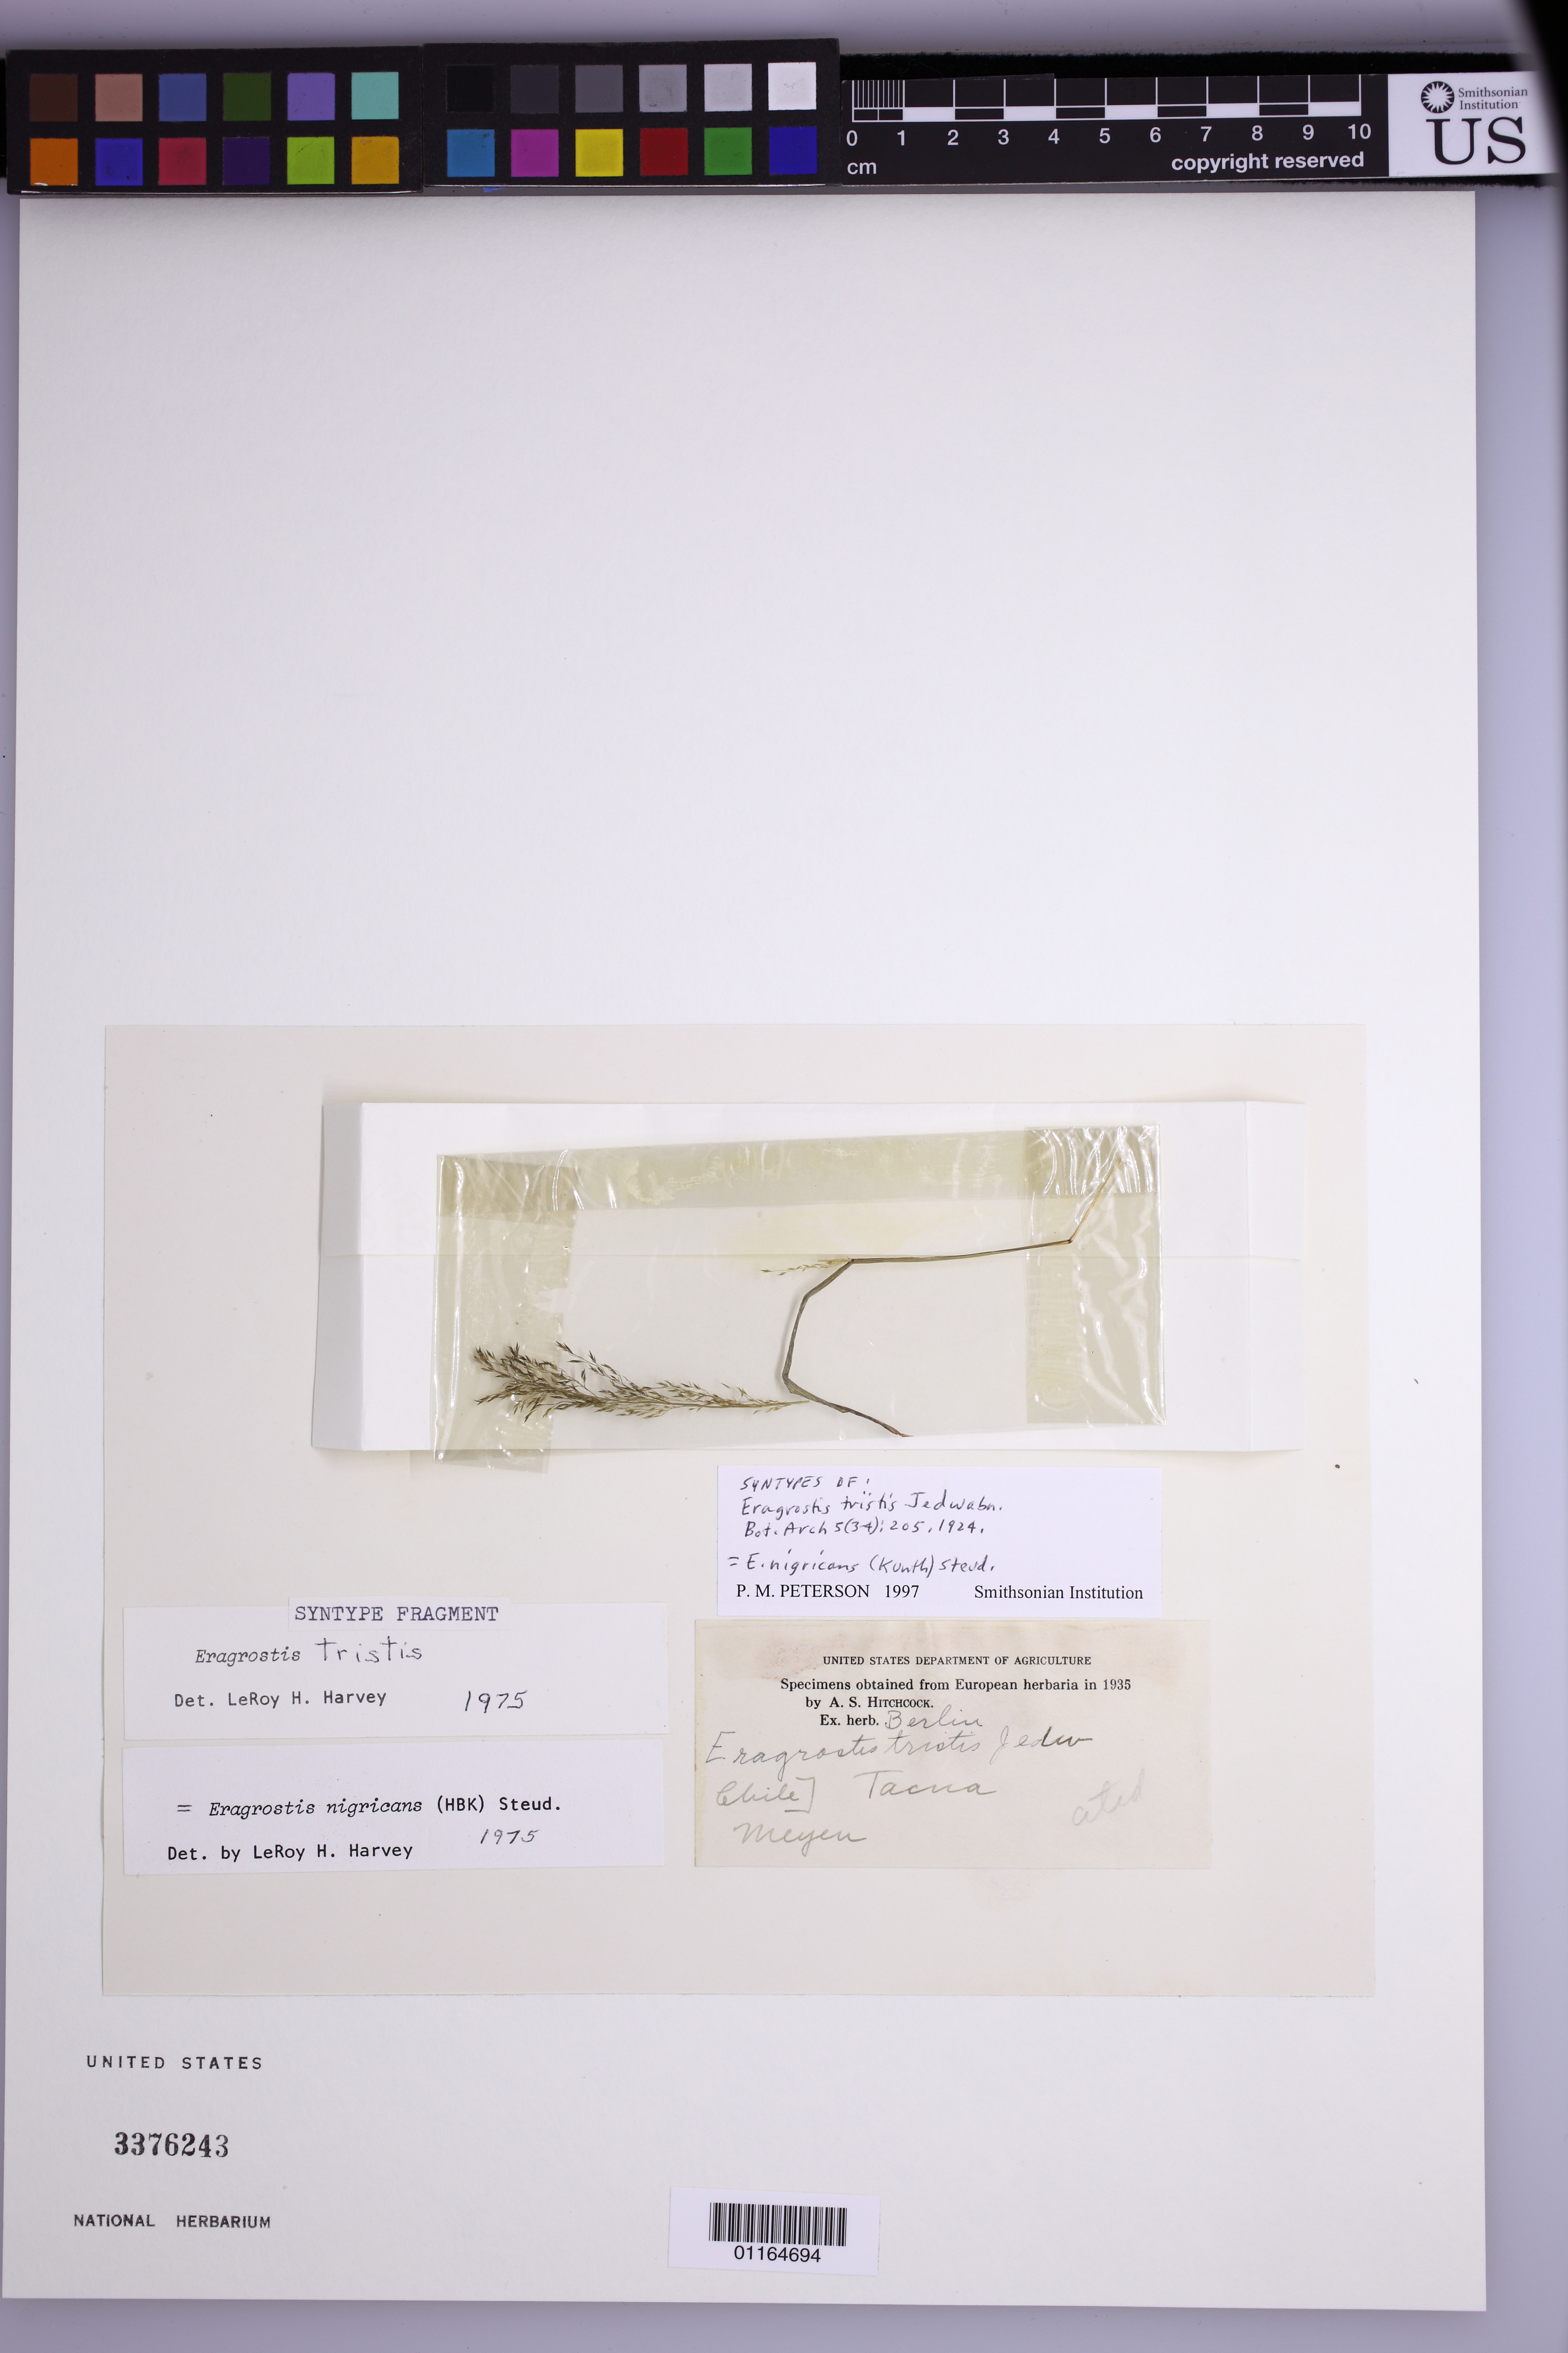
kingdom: Plantae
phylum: Tracheophyta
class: Liliopsida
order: Poales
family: Poaceae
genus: Eragrostis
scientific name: Eragrostis tristis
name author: Jedwabn.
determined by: Peterson, Paul M., (BOT), Smithsonian Institution - National Museum of Natural History (UNITED STATES)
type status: Isosyntype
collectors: F. J. F. Meyen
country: Chile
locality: Tacna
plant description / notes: Fragmentary material of type specimen ex herb. Berlin.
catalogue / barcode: US 3376243